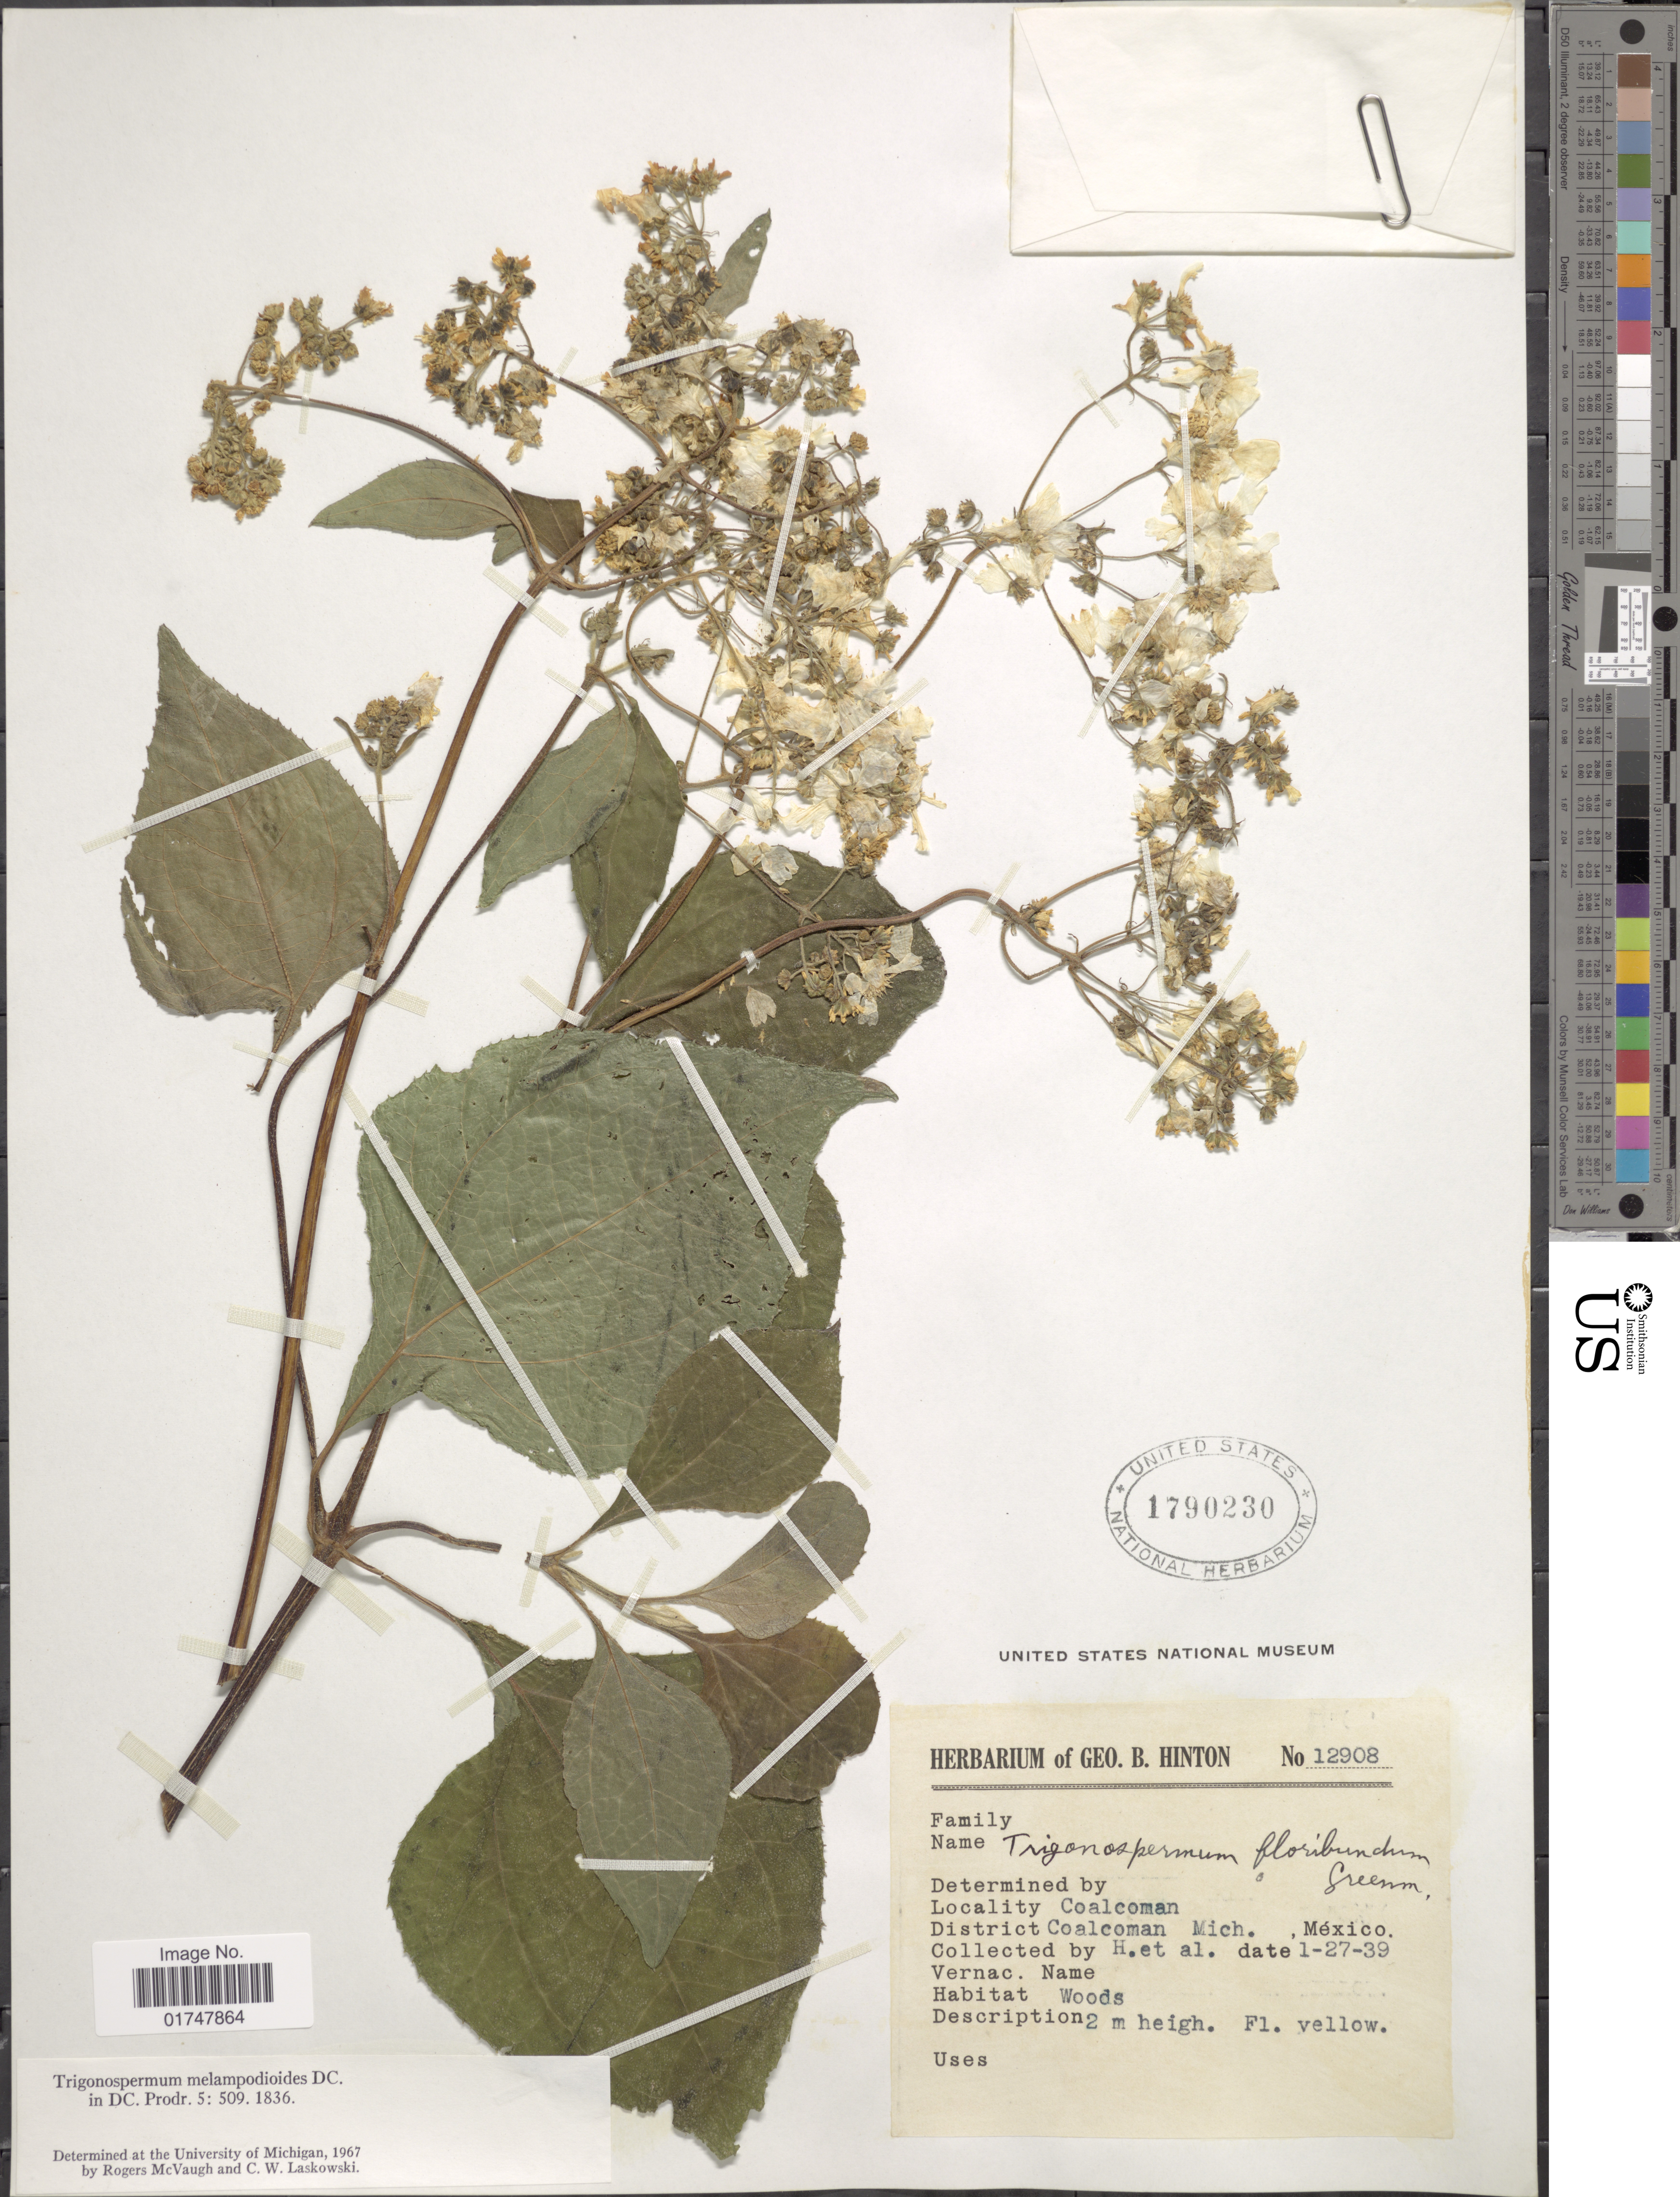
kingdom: Plantae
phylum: Tracheophyta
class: Magnoliopsida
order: Asterales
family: Asteraceae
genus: Trigonospermum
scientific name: Trigonospermum melampodioides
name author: DC.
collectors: ex herb. G. B. Hinton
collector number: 12908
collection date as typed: Transcribed d/m/y: 27/1/39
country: Mexico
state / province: Michoacán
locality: Mexico: Coalcoman Mich.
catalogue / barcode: US 1790230